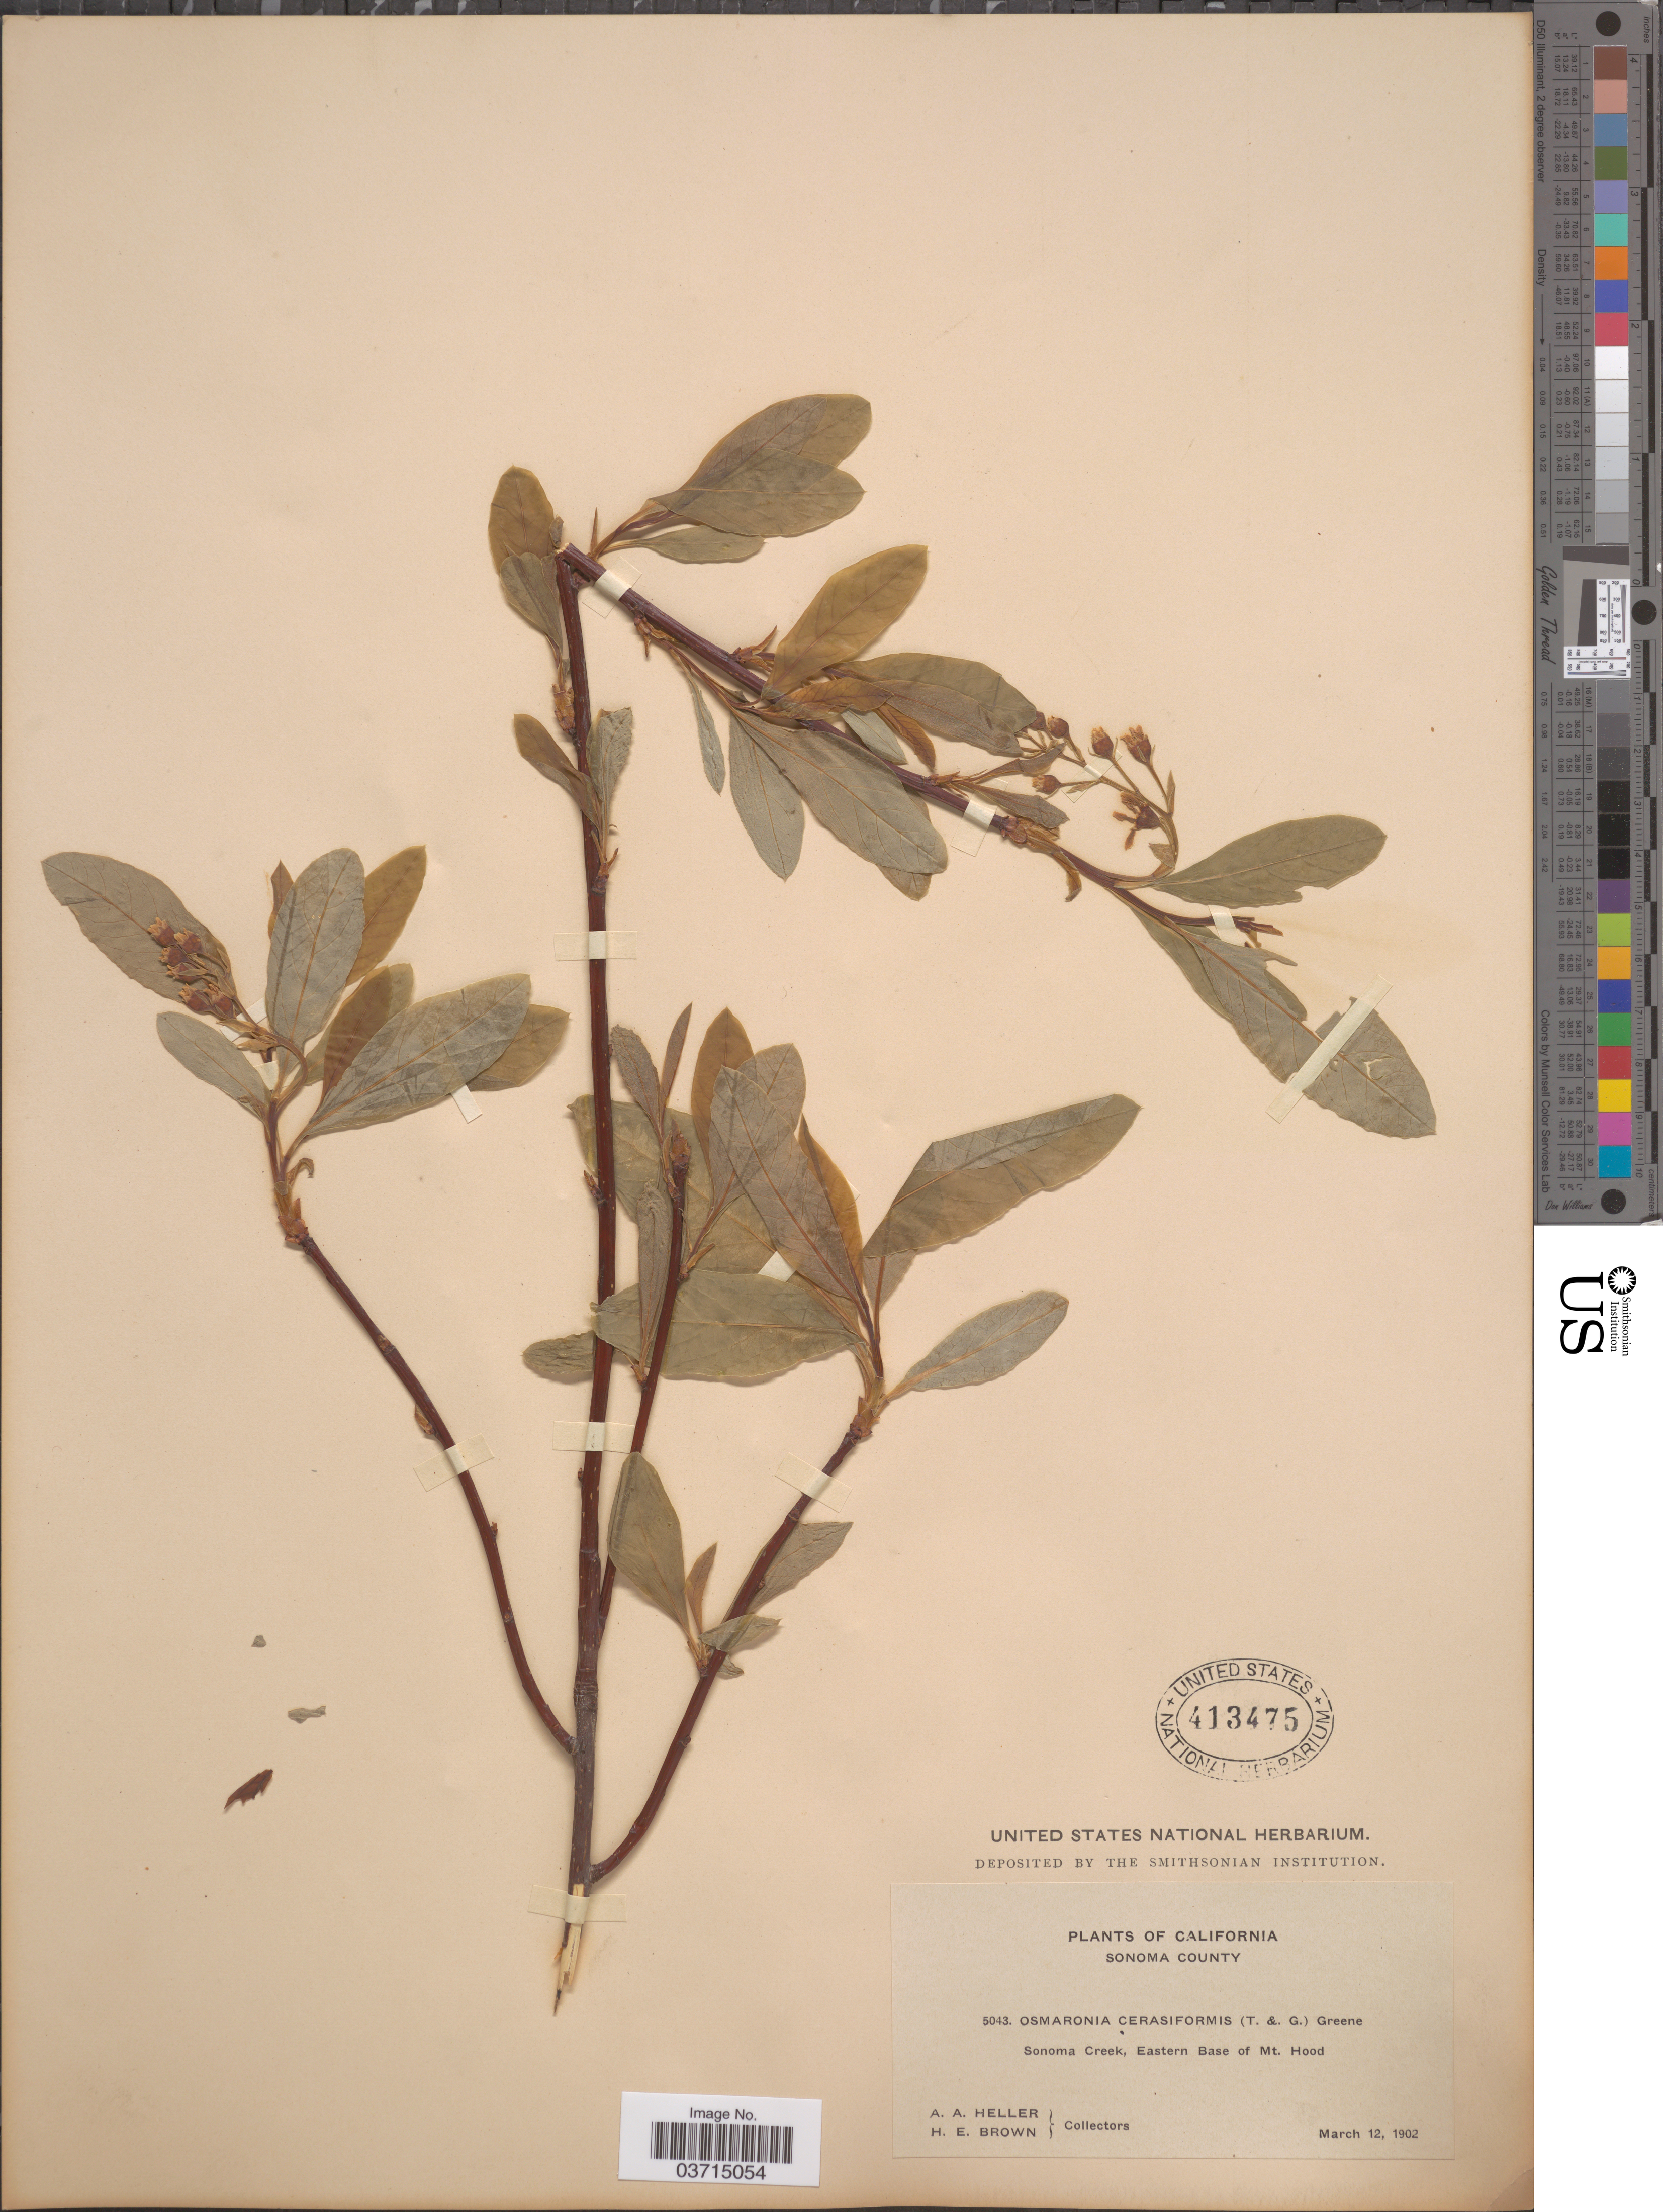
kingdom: Plantae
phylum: Tracheophyta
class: Magnoliopsida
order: Rosales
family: Rosaceae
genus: Oemleria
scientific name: Oemleria cerasiformis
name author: (Torr. & A. Gray ex Hook. & Arn.) J.W. Landon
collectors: A. A. Heller & H. E. Brown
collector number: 5043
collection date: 1902-03-12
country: United States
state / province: California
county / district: Sonoma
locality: Sonoma County. Sonoma Creek, Eastern Base of Mt. Hood.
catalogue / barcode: US 413475